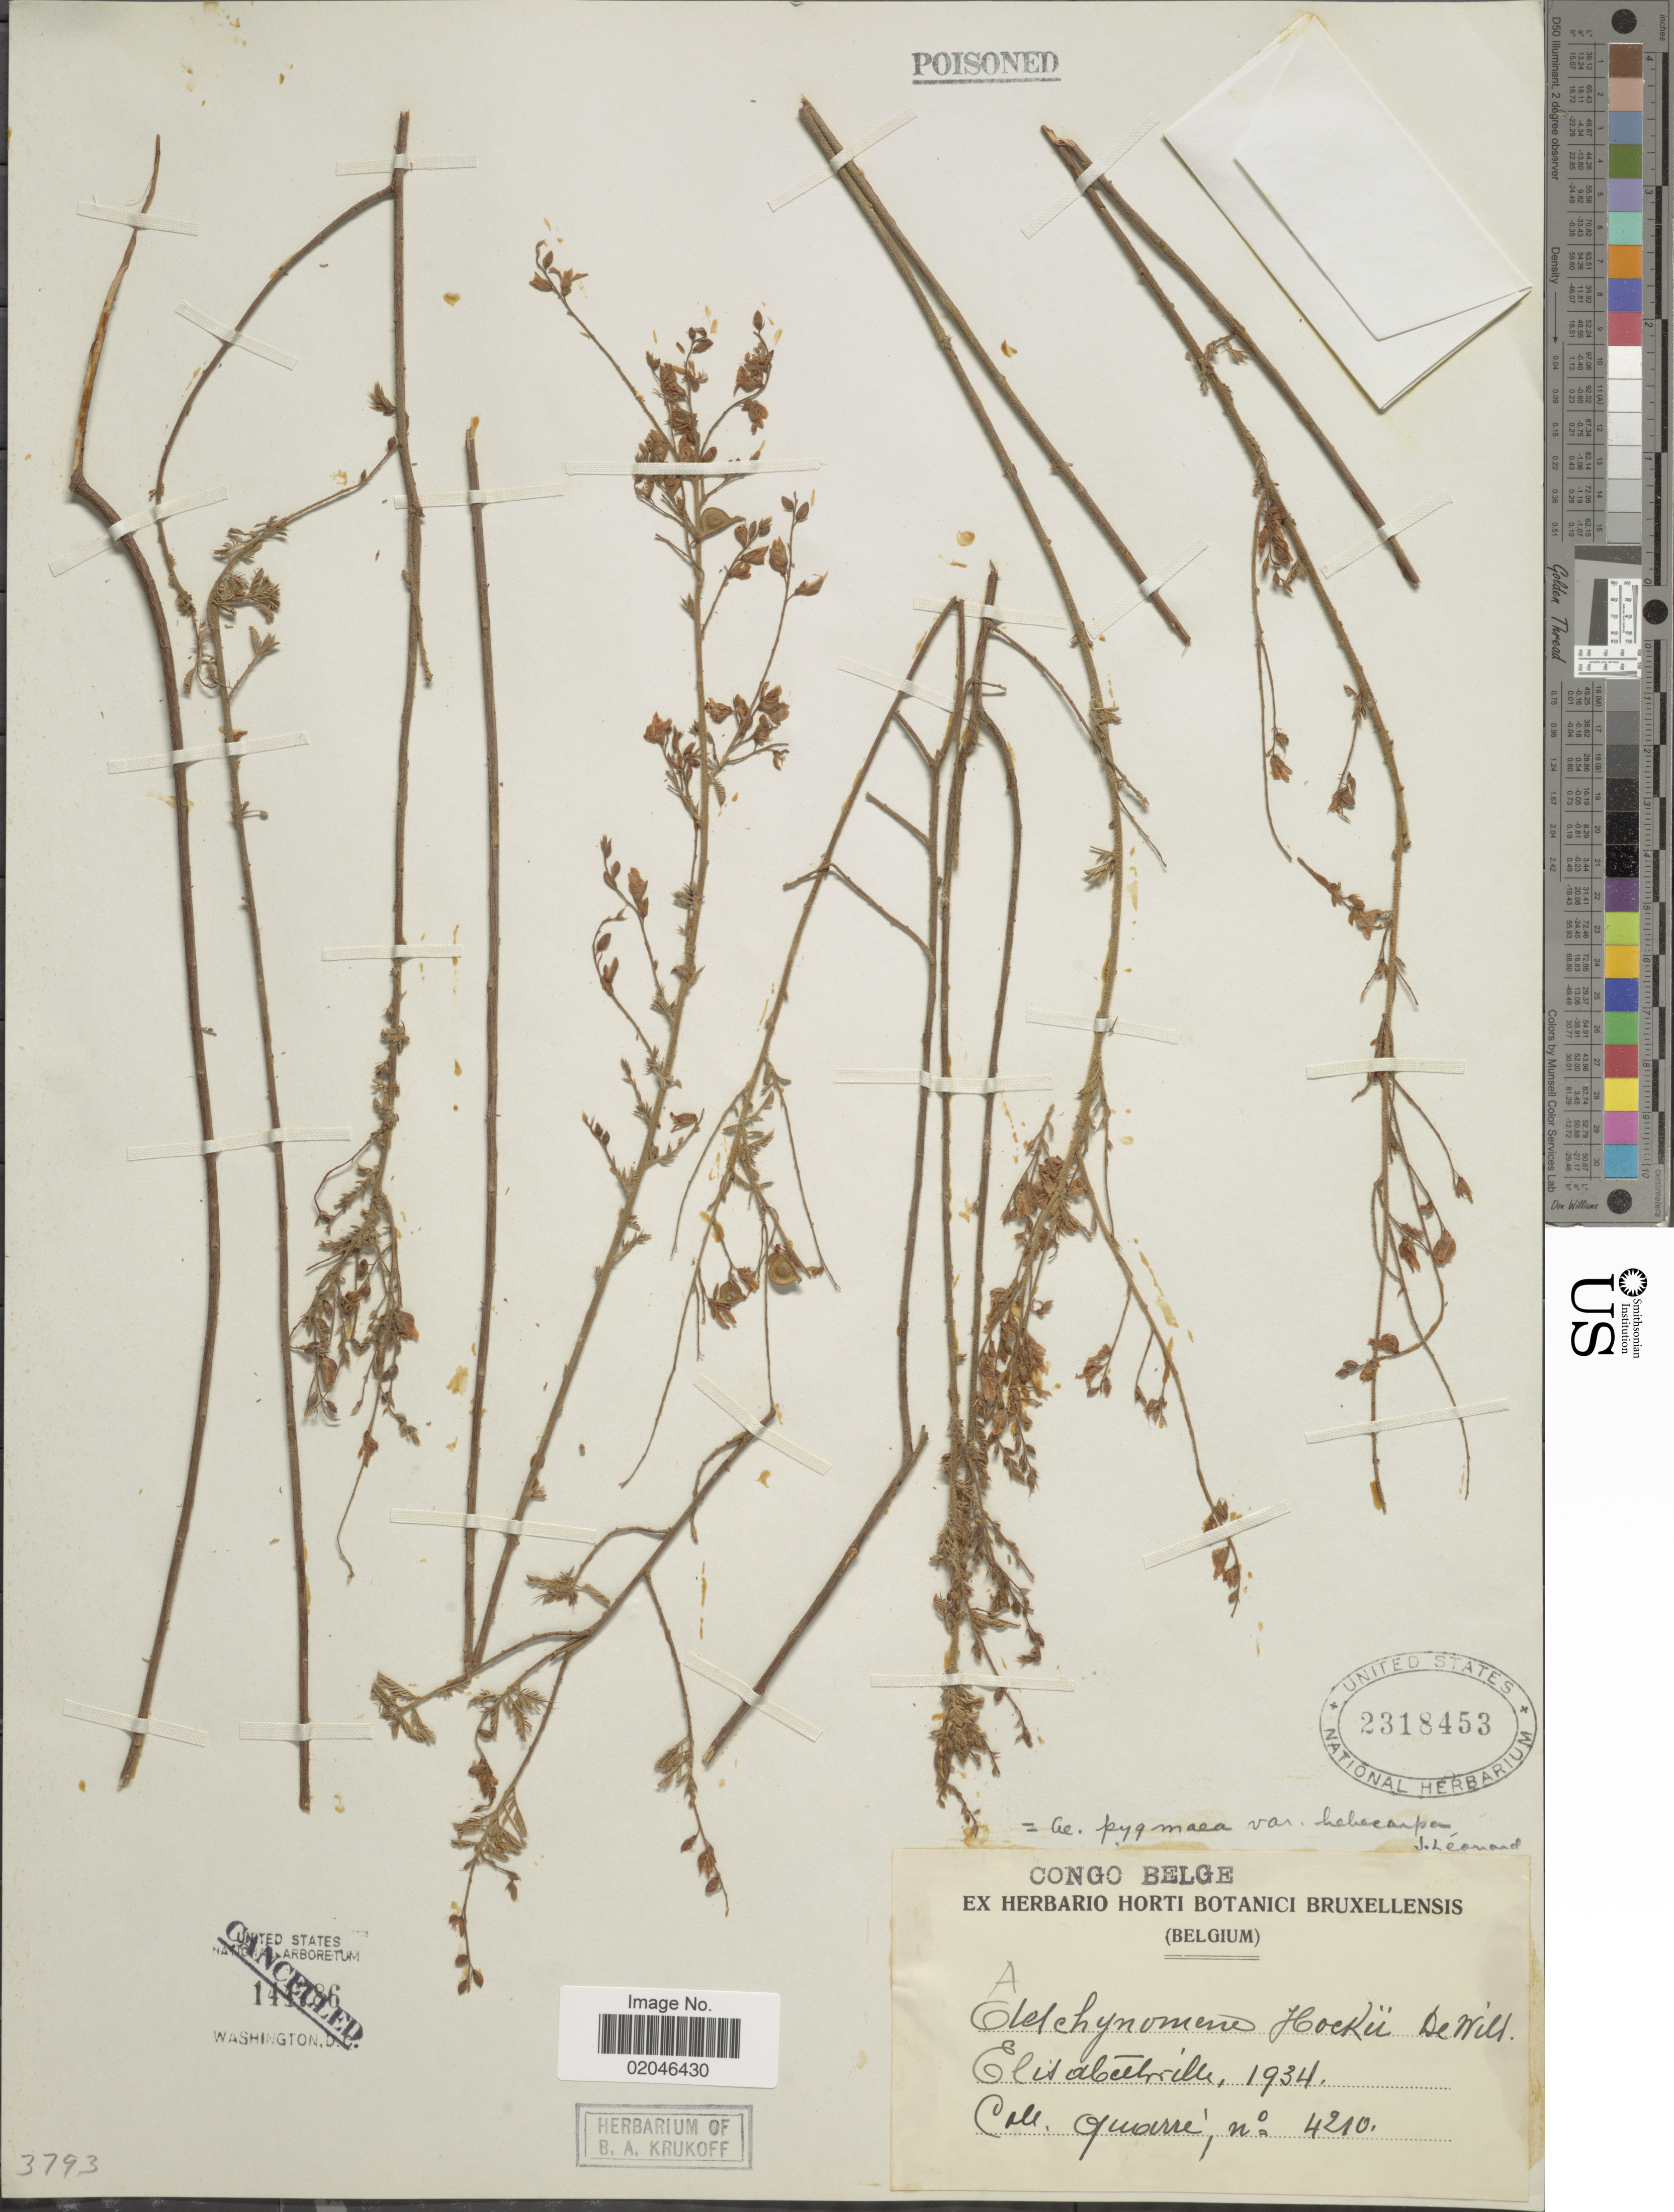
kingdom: Plantae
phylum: Tracheophyta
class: Magnoliopsida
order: Fabales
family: Fabaceae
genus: Aeschynomene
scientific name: Aeschynomene pygmaea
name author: Welw. ex Baker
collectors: -. Quarre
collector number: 4210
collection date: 1934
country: Congo, Democratic Republic of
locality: Congo Belge. Elisabethville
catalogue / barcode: US 2318453